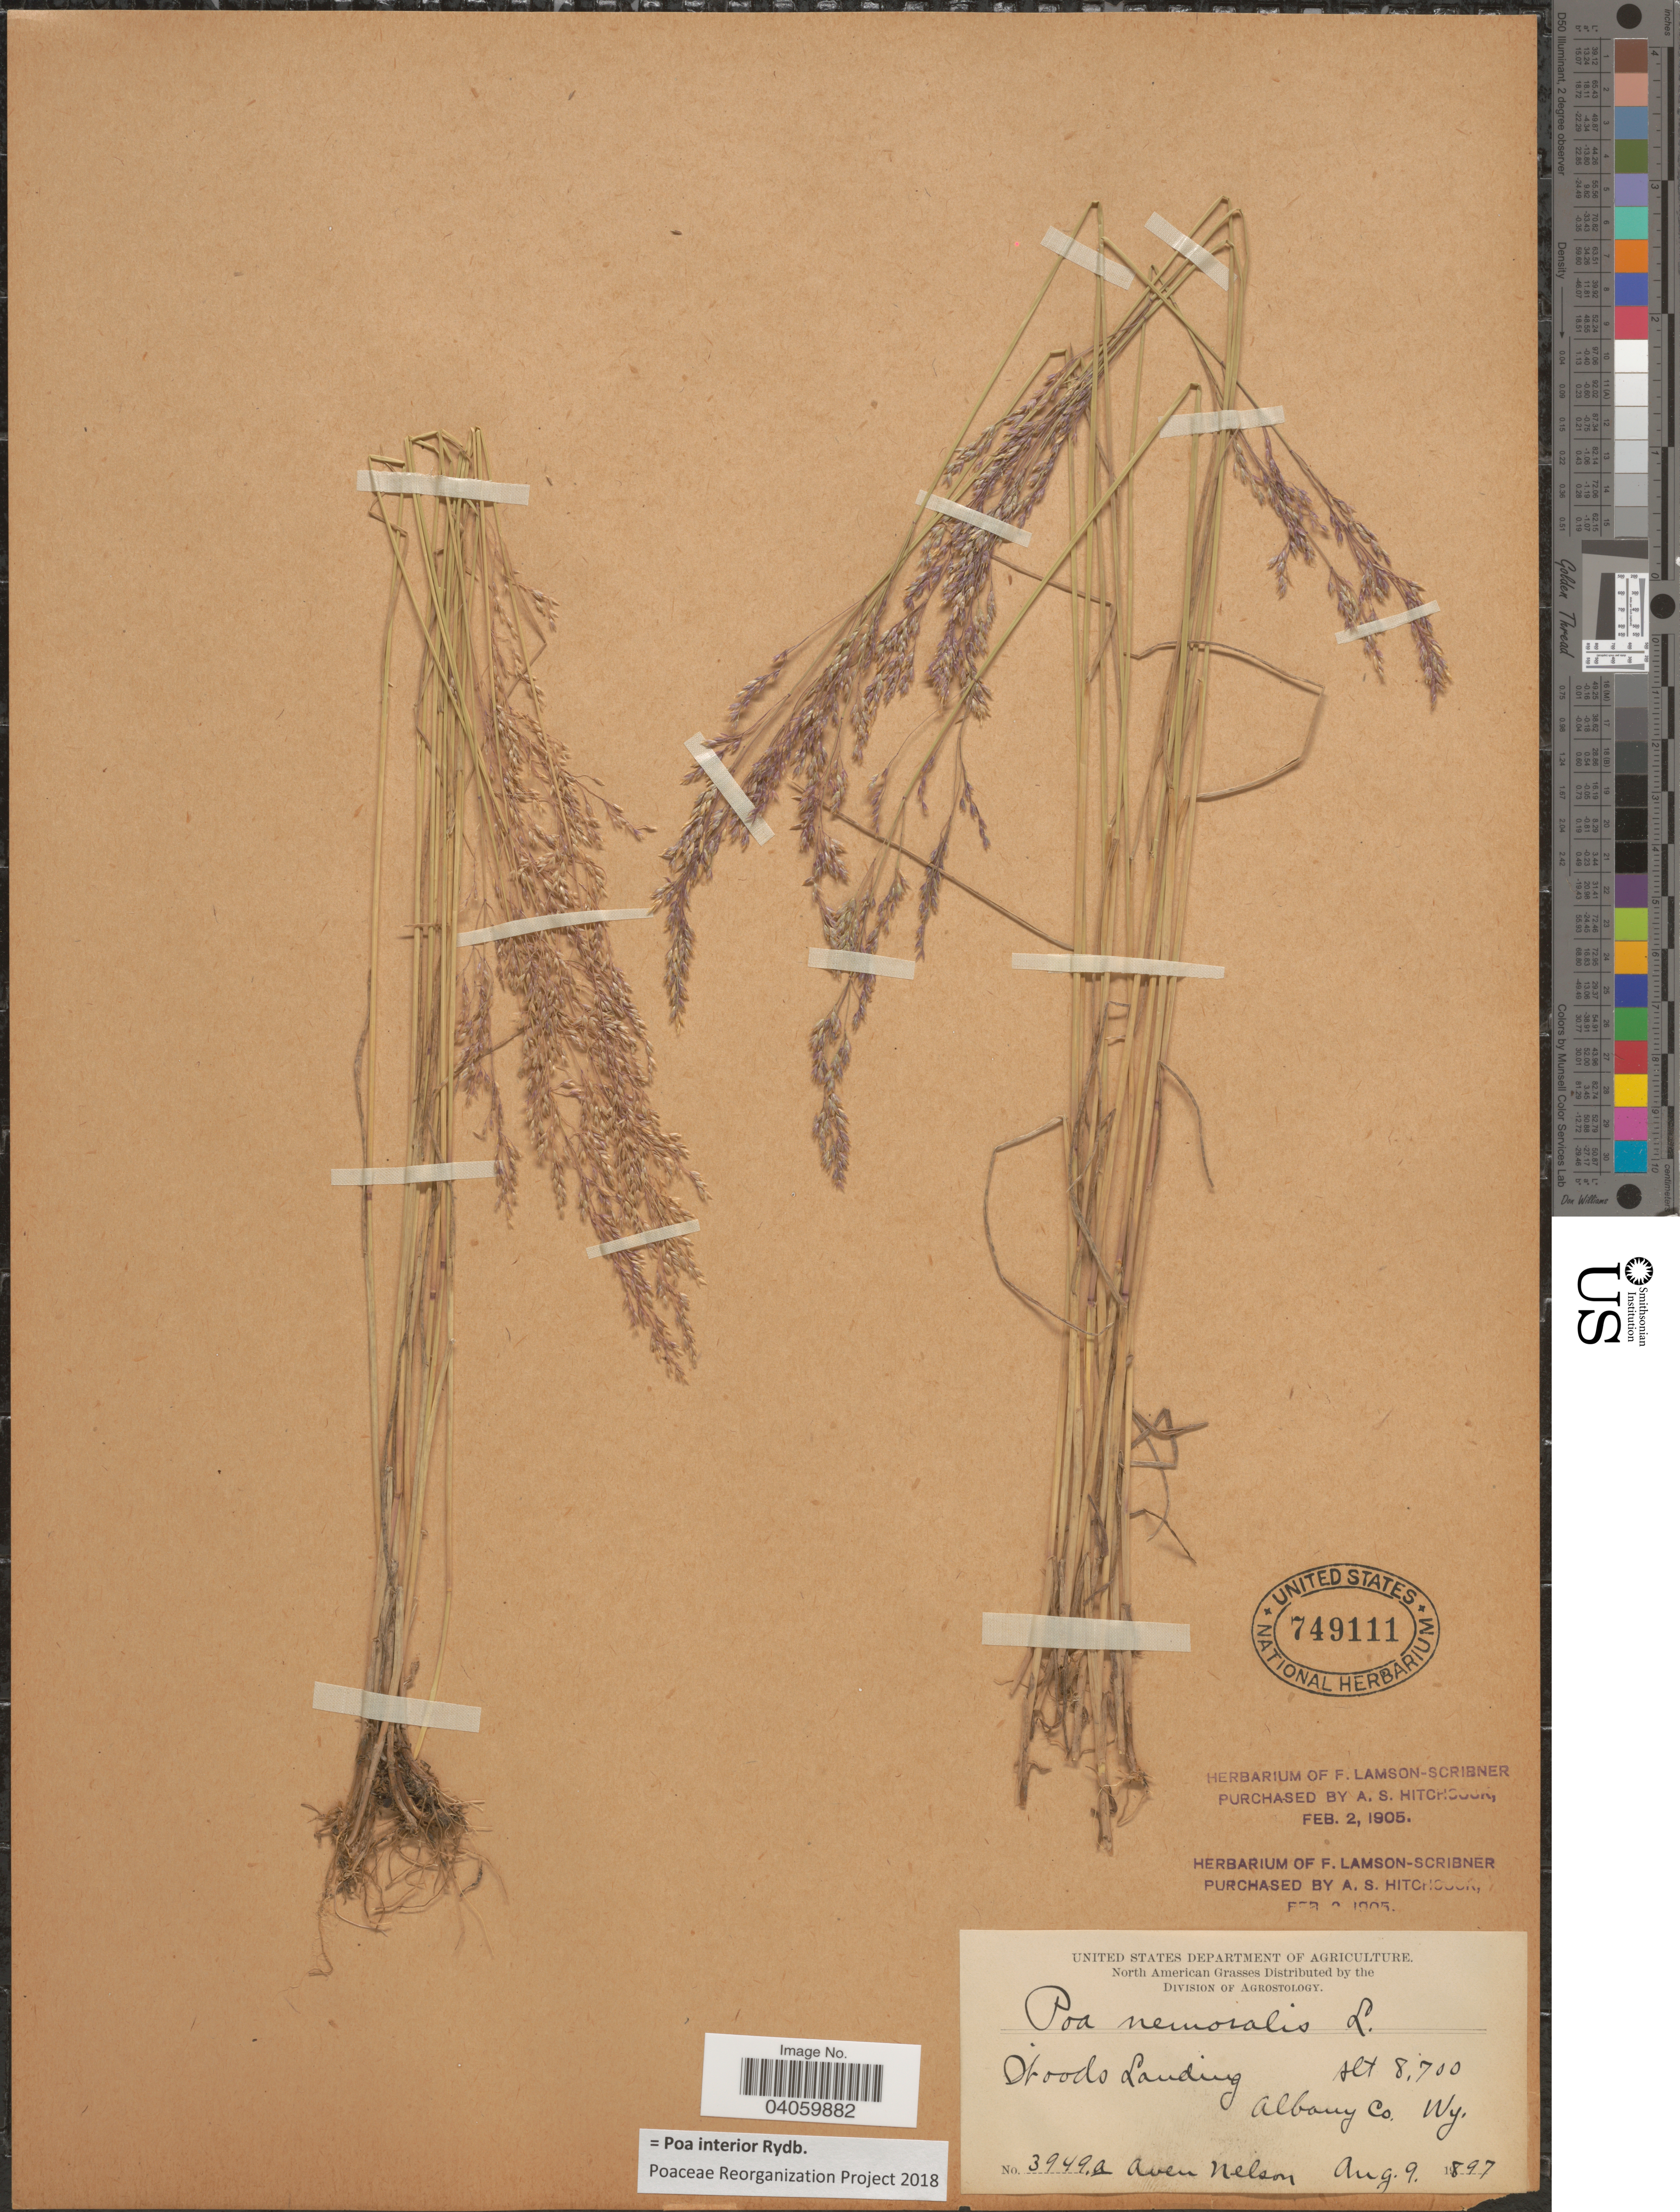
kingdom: Plantae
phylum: Tracheophyta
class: Liliopsida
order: Poales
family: Poaceae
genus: Poa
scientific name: Poa interior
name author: Rydb.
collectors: A. Nelson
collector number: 3949a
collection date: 1897-08-09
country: United States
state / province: Wyoming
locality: Woods Landing. Albany Co.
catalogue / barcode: US 749111